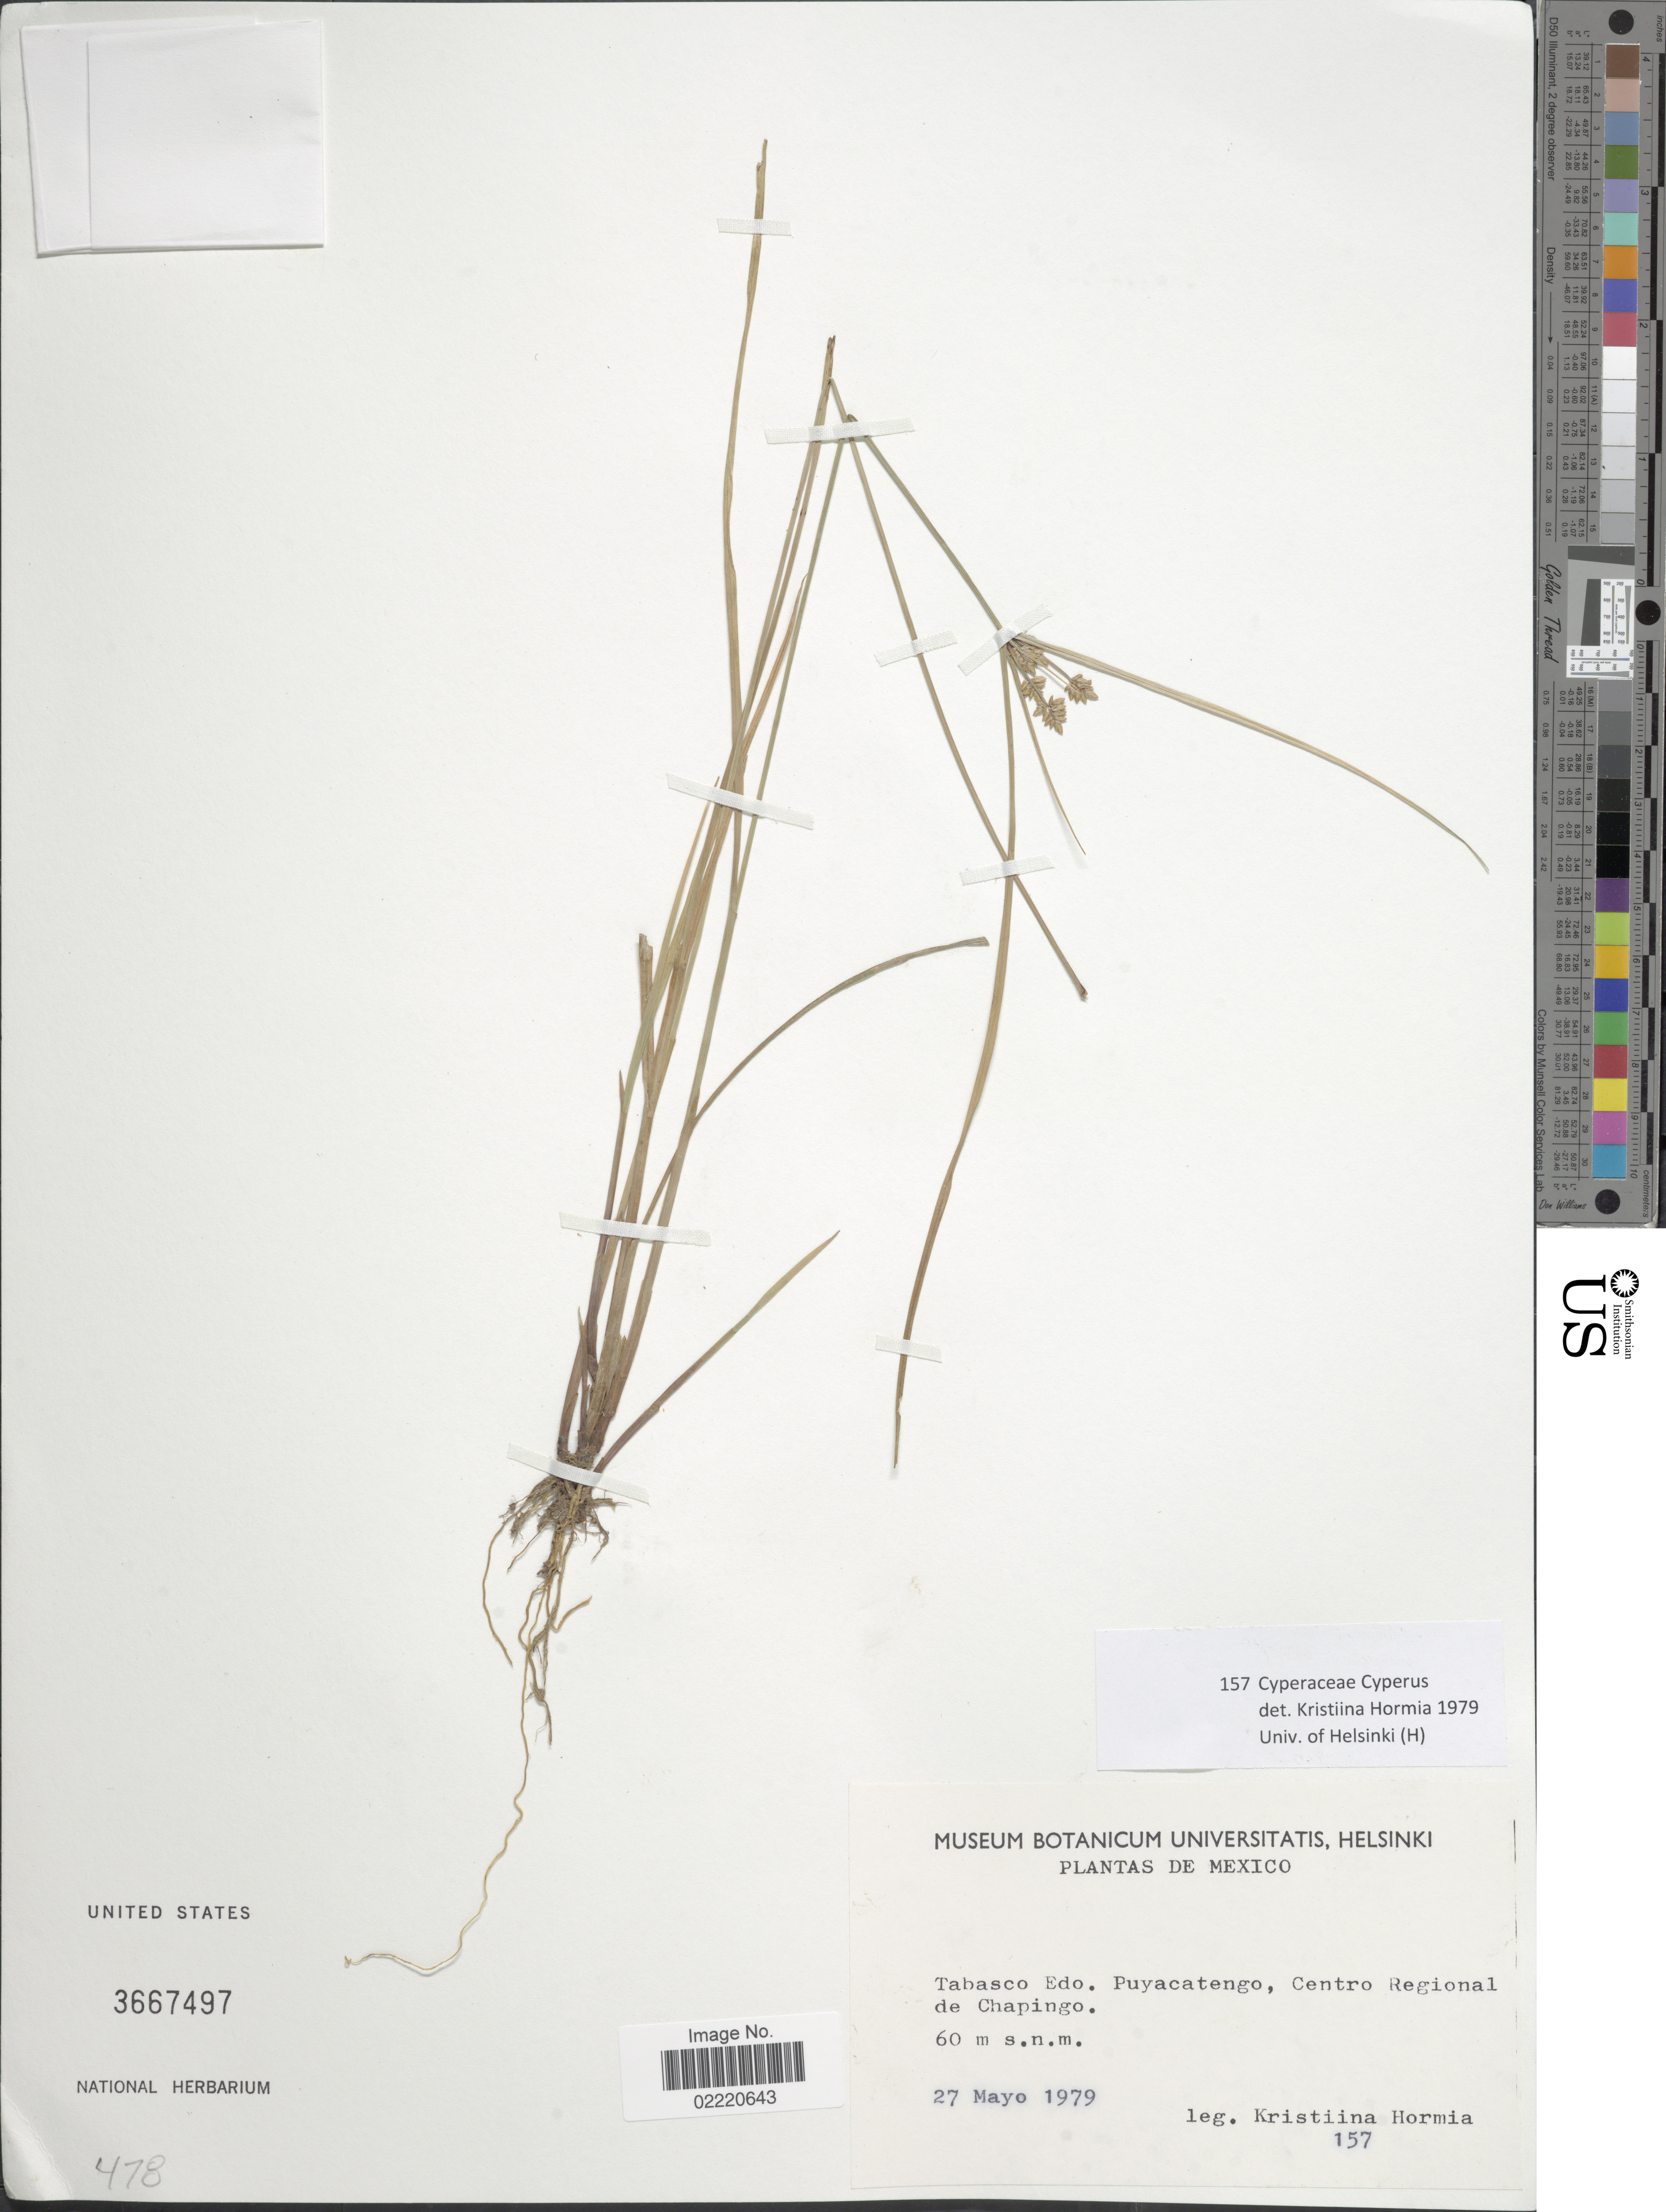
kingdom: Plantae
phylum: Tracheophyta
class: Liliopsida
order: Poales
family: Cyperaceae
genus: Cyperus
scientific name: Cyperus sp.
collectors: K. Hormia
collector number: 157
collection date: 1979-05-27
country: Mexico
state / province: Tabasco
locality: Tabasco, Edo. Puyacatengo, Centro Regional de Chapingo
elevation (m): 60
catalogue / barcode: US 3667497